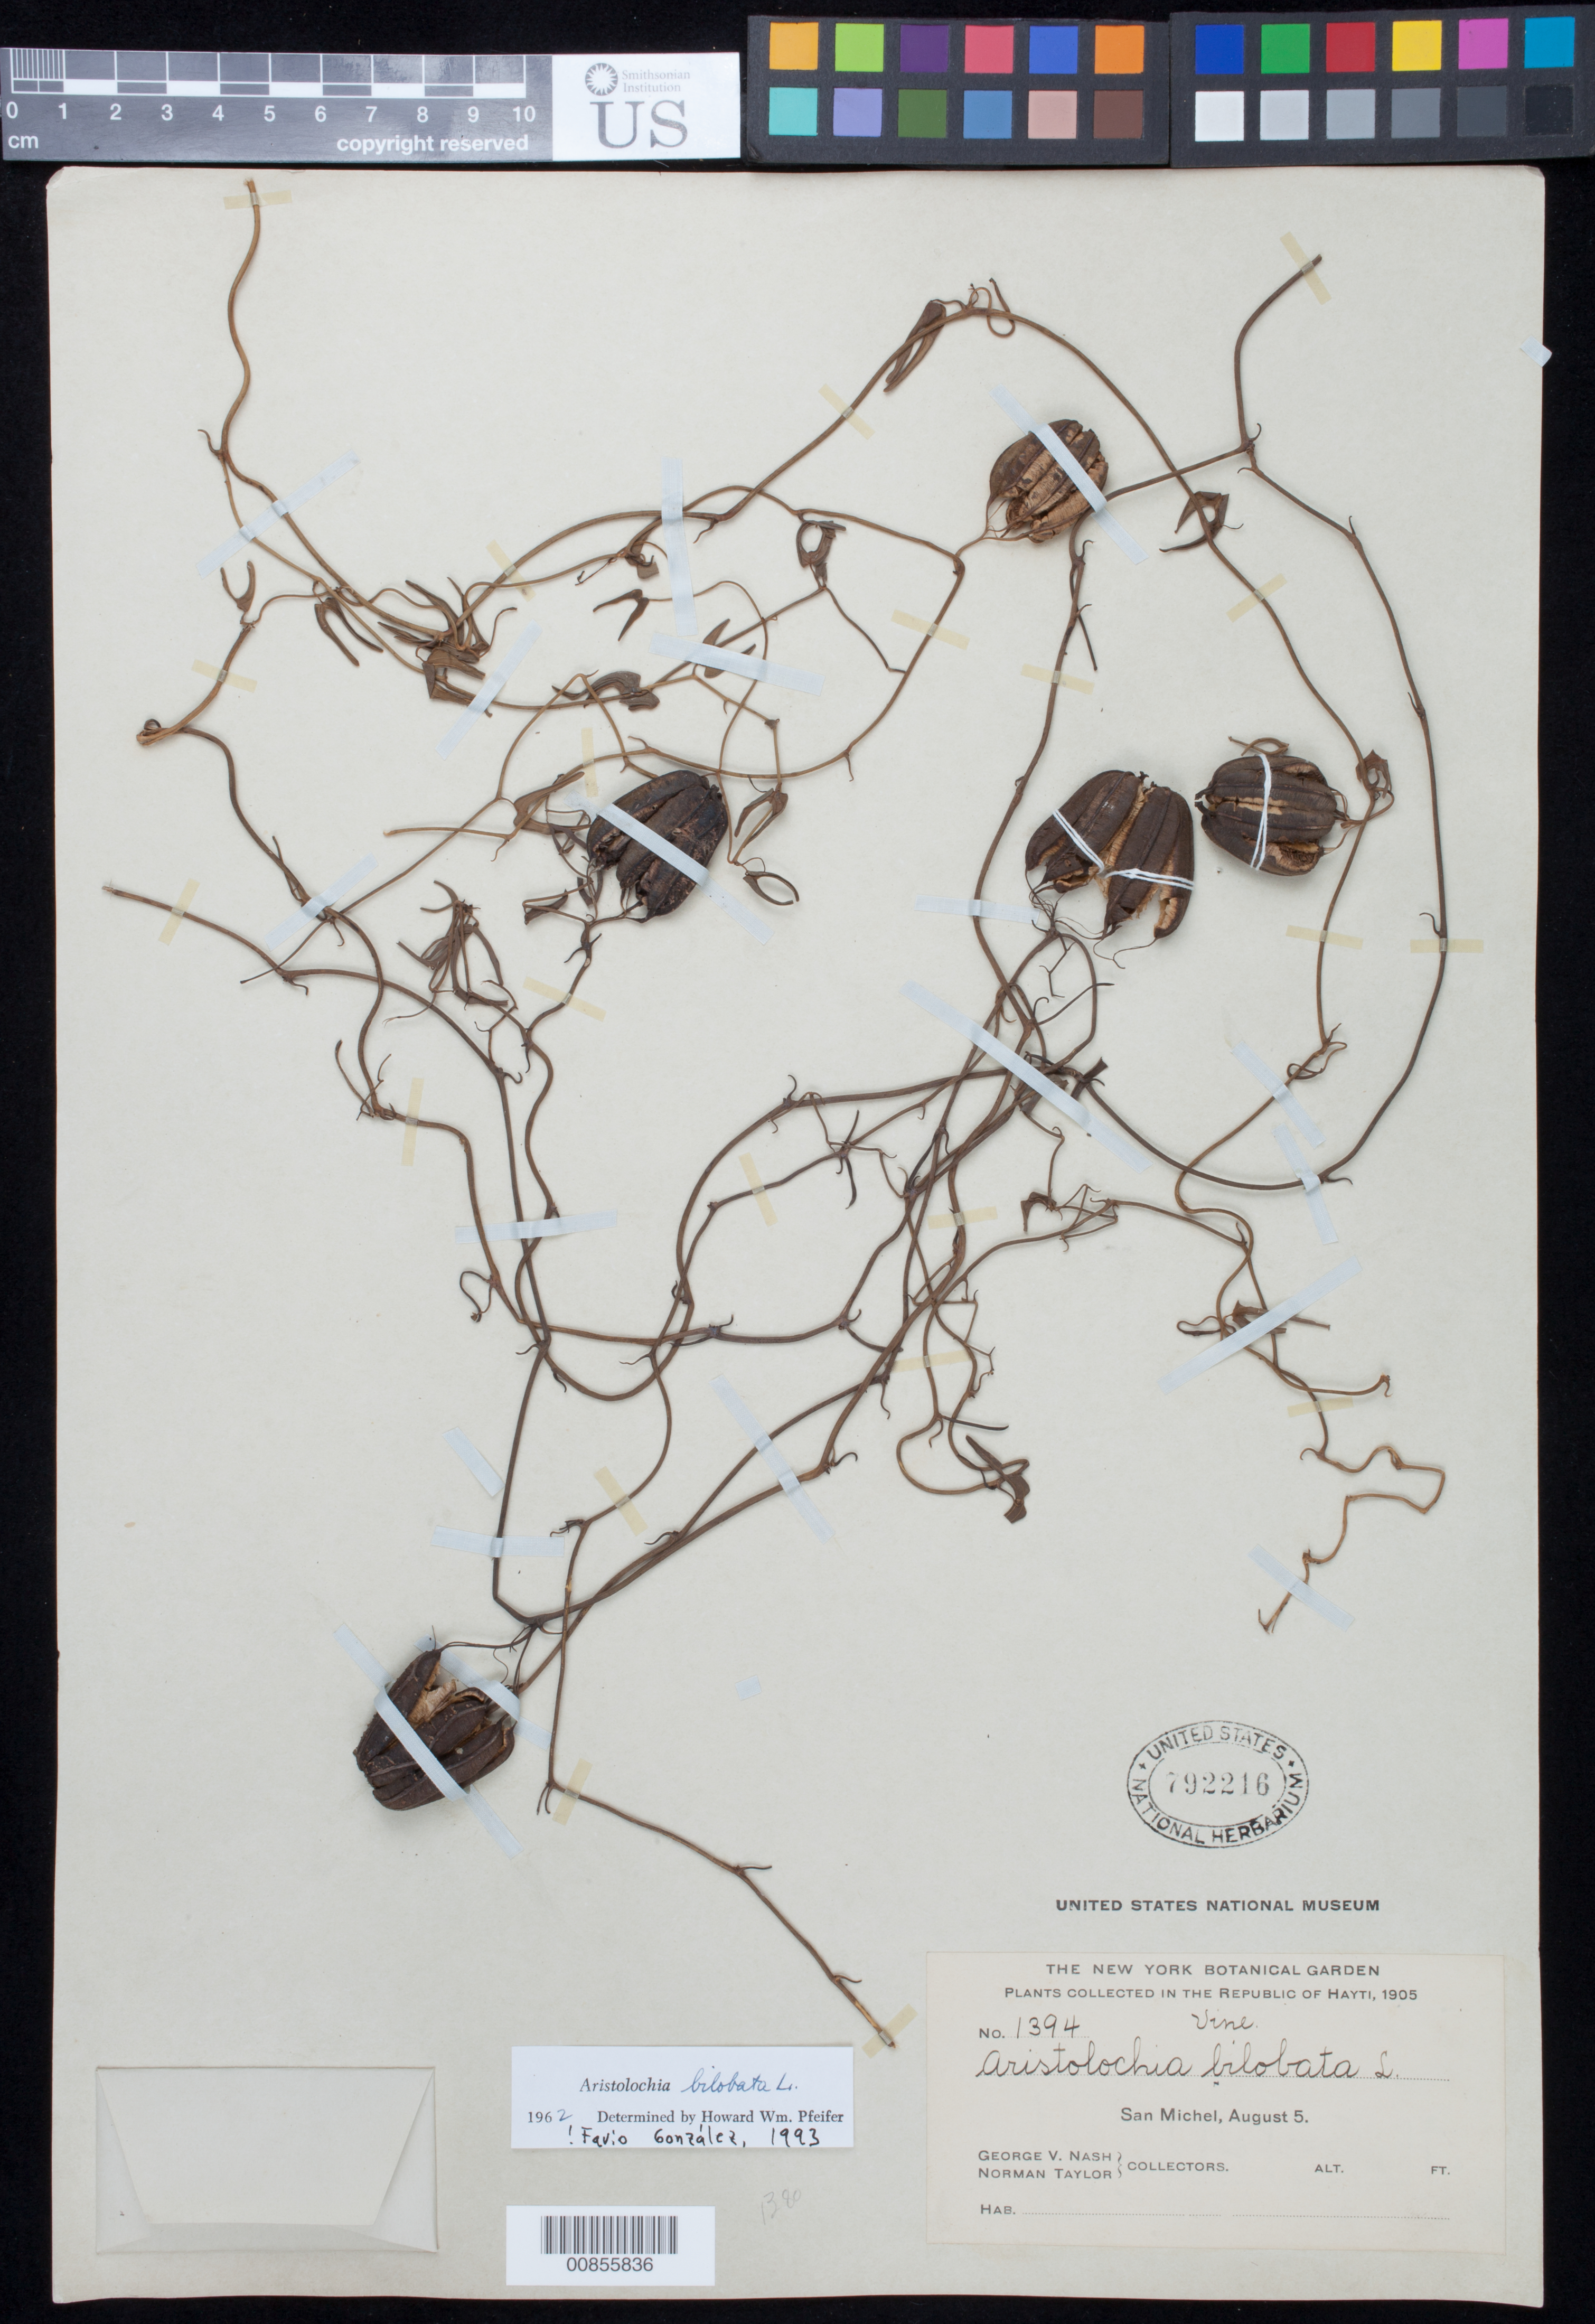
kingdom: Plantae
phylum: Tracheophyta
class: Magnoliopsida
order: Piperales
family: Aristolochiaceae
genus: Aristolochia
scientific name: Aristolochia bilobata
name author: L.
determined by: González, F., (COL), Universidad Nacional de Colombia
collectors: G. V. Nash & N. Taylor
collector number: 1394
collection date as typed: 05 Aug 1905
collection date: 1905-08-05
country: Haiti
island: Hispaniola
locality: San Michel.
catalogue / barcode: US 792216